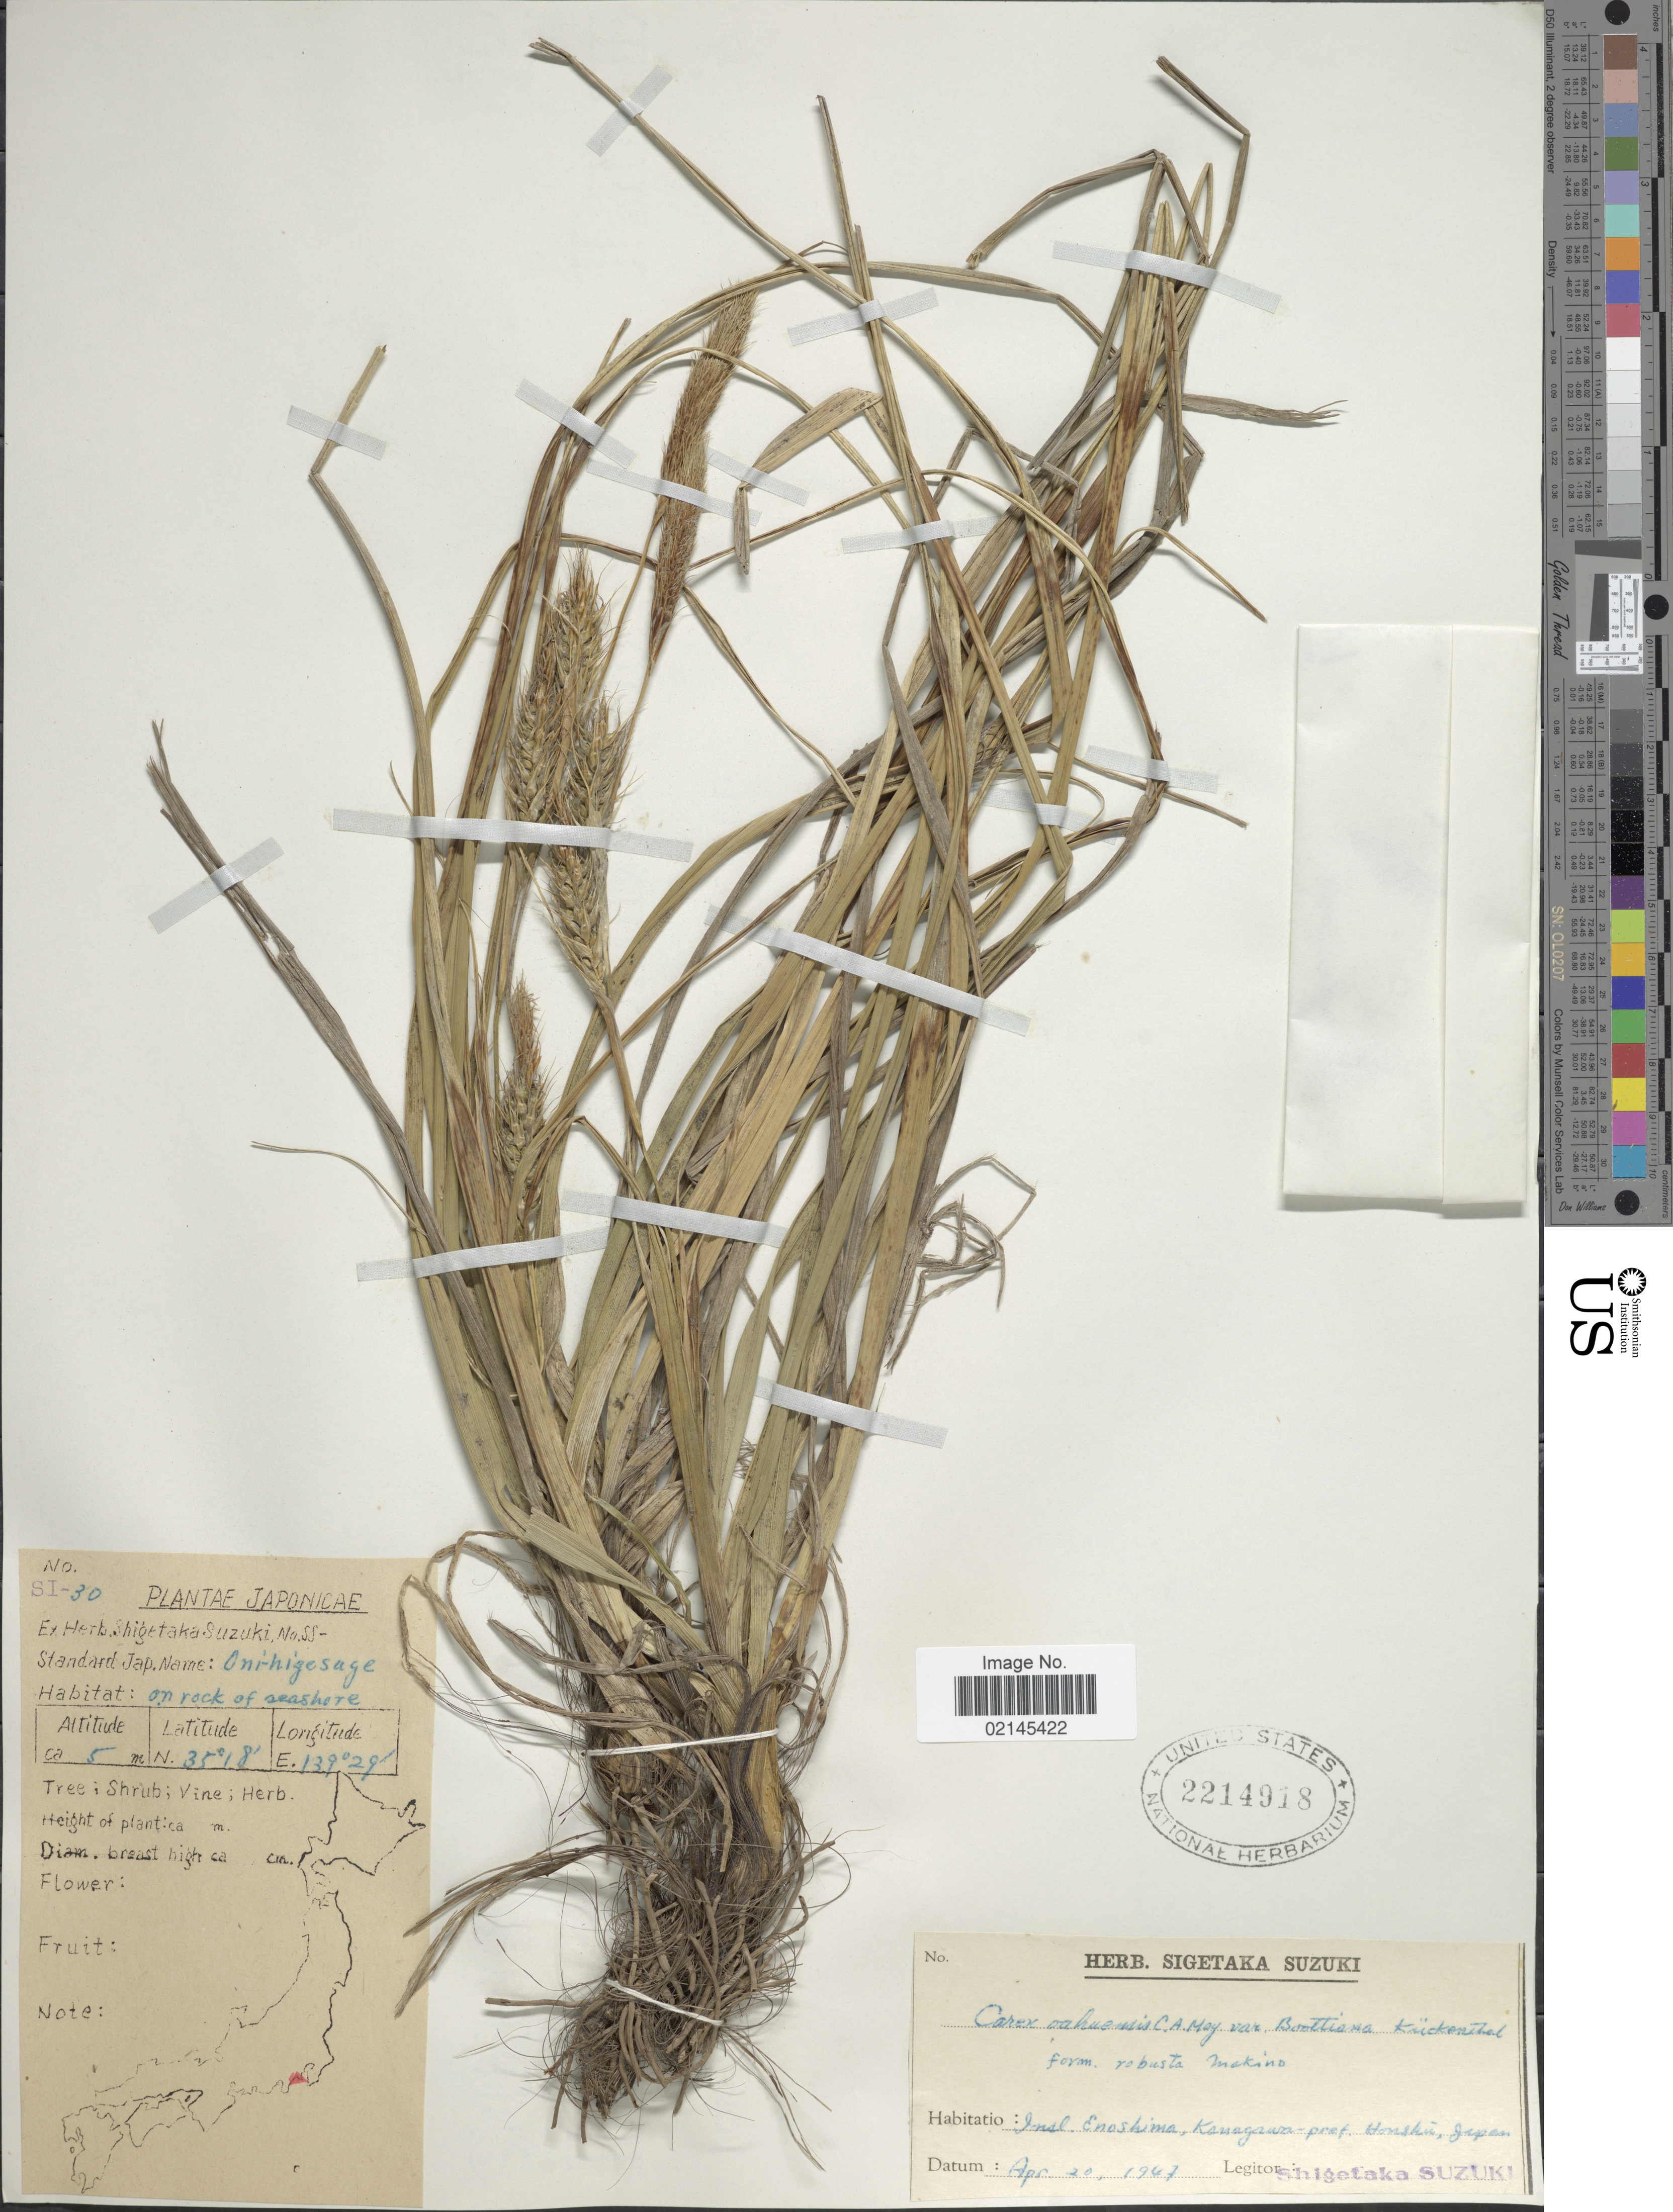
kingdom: Plantae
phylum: Tracheophyta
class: Liliopsida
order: Poales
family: Cyperaceae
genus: Carex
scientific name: Carex wahuensis subsp. robusta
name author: (Franch. & Sav.) T. Koyama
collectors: S. Suzuki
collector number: SI-30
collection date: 1947-04-20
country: Japan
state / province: Kanagawa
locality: Insl. Enoshima, Kanagawa-pref., Honshu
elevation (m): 5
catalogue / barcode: US 2214918